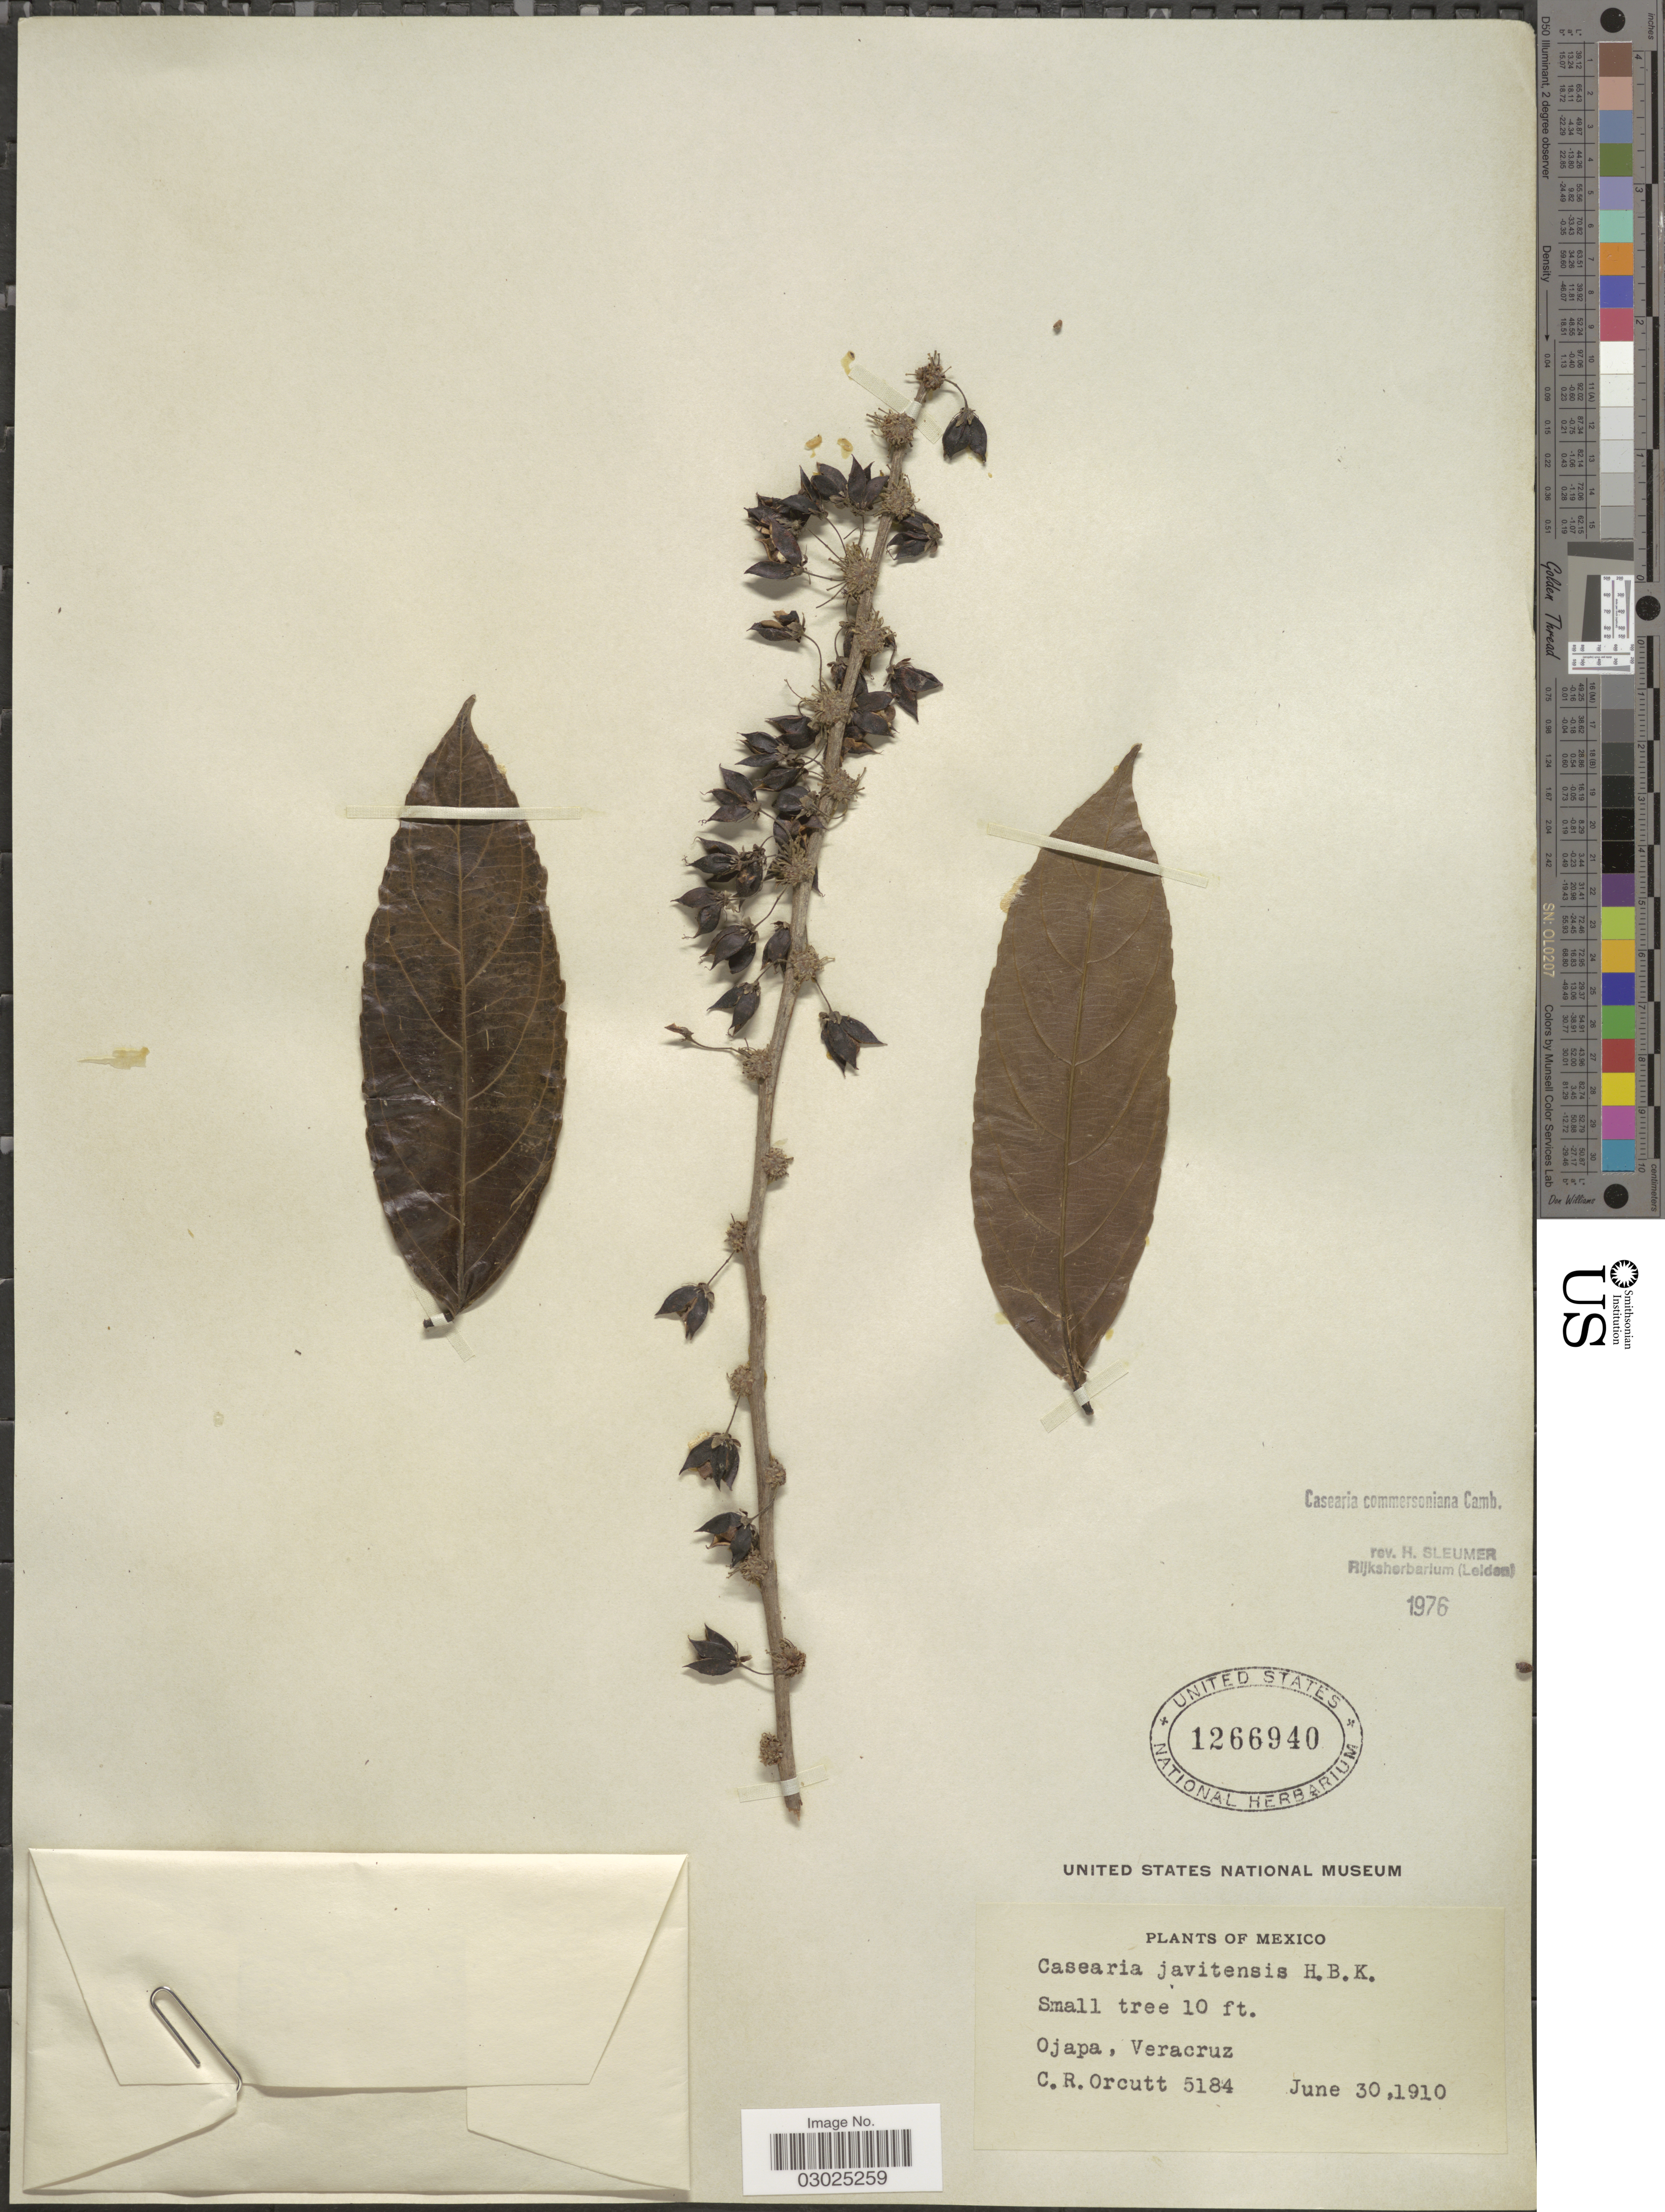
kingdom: Plantae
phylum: Tracheophyta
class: Magnoliopsida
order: Malpighiales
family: Salicaceae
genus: Piparea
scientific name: Piparea dentata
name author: Aubl.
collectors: C. R. Orcutt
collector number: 5184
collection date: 1910-06-30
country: Mexico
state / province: Veracruz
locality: Ojapa, Veracruz.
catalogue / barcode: US 1266940